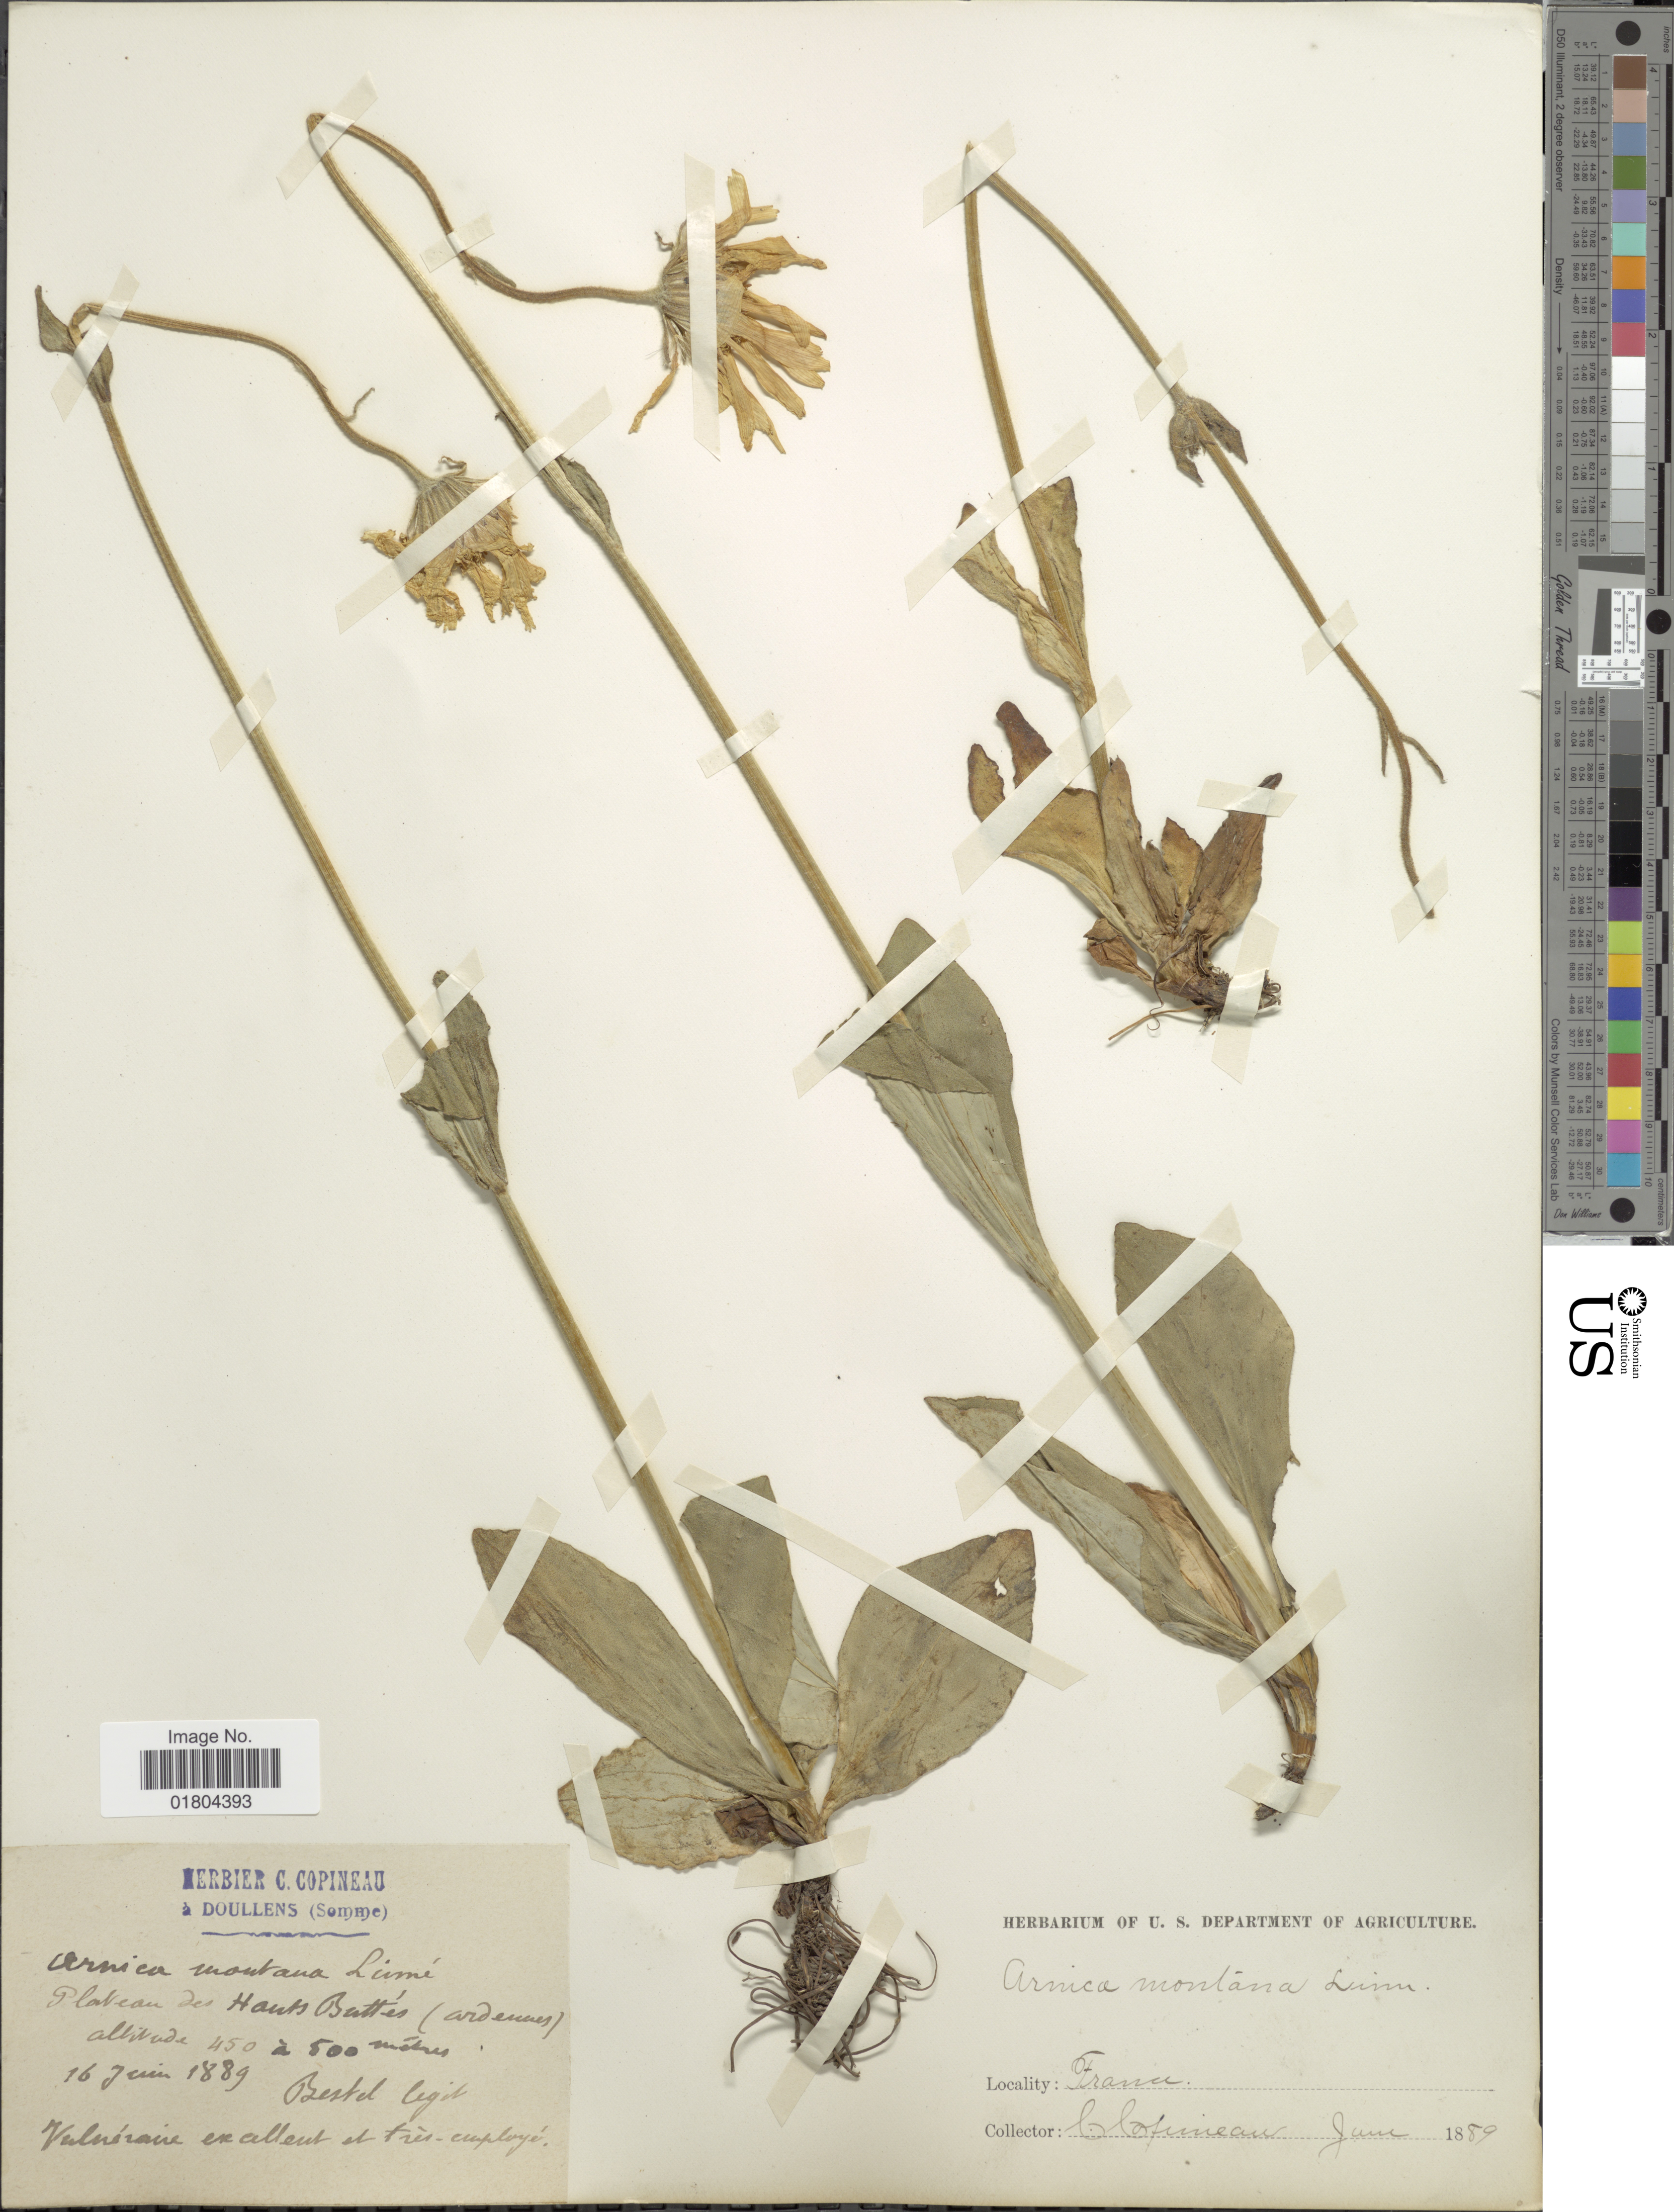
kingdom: Plantae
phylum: Tracheophyta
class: Magnoliopsida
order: Asterales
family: Asteraceae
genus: Arnica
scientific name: Arnica montana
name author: L.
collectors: C. Copineau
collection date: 1889-06-16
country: France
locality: Plateau des Hauts Batt's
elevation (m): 450